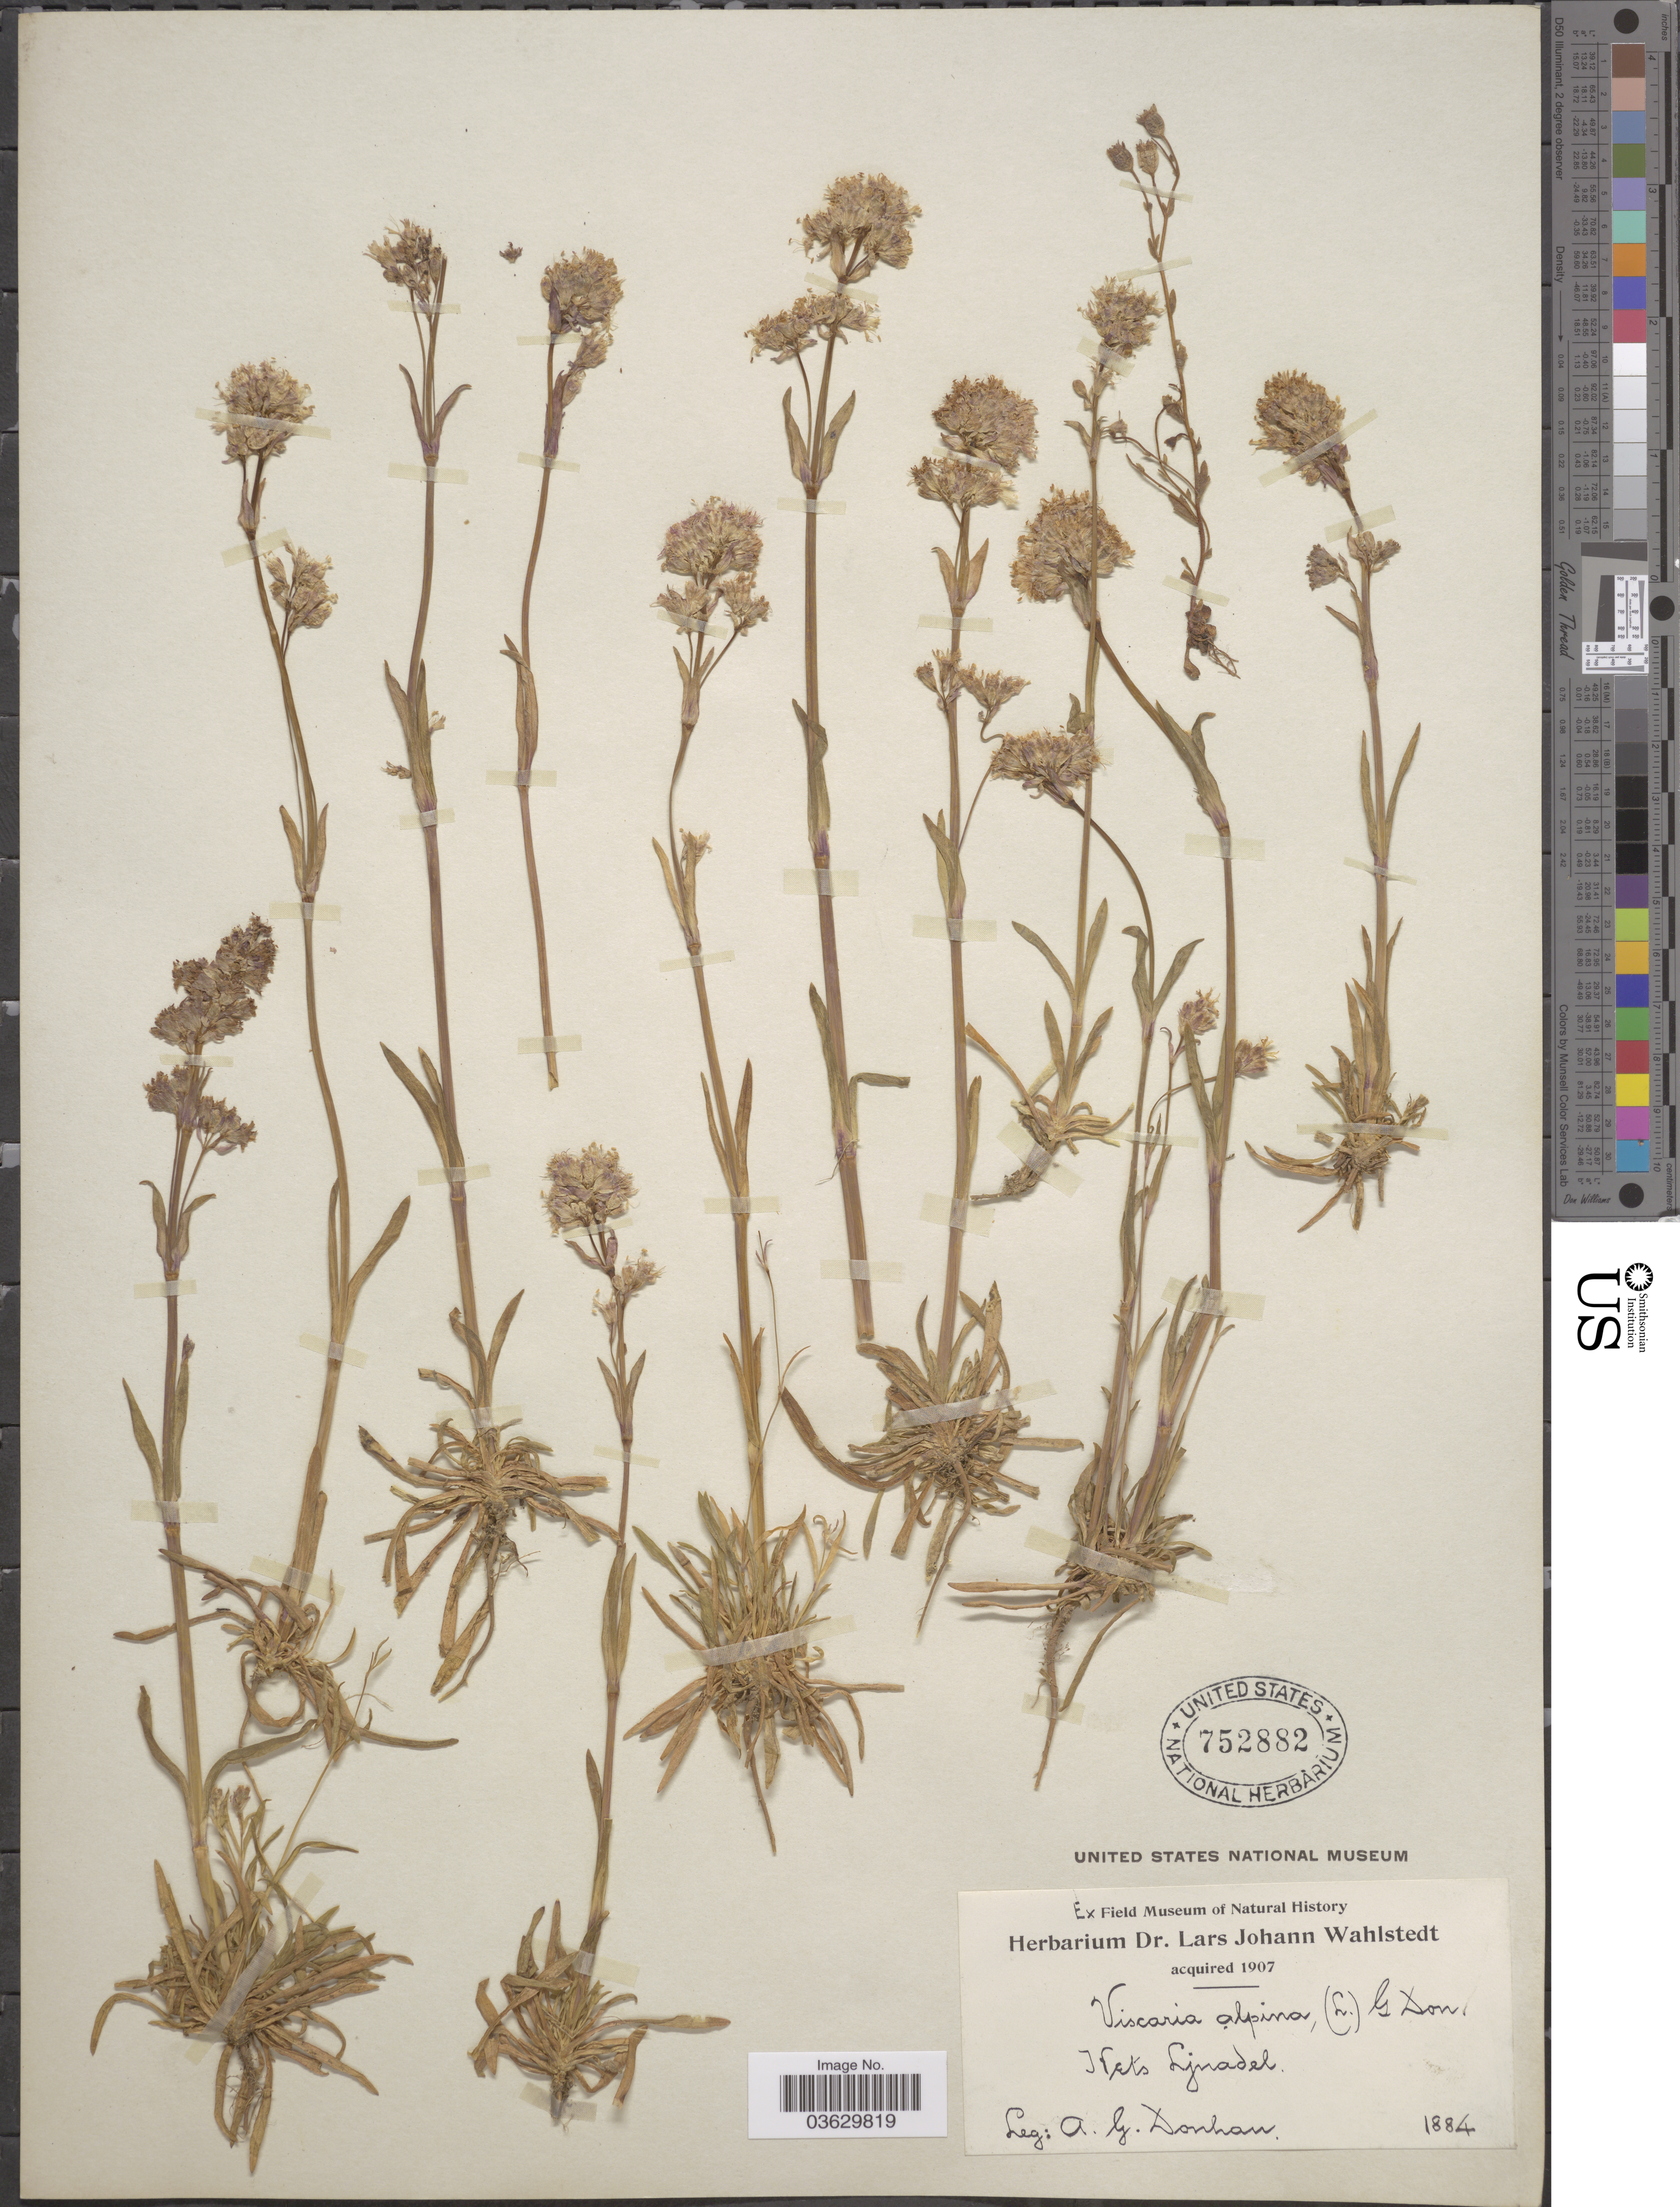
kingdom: Plantae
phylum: Tracheophyta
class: Magnoliopsida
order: Caryophyllales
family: Caryophyllaceae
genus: Viscaria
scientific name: Viscaria alpina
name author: (L.) G. Don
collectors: A. Donhan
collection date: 1884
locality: Hets [interpreted] Ljnadel.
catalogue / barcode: US 752882